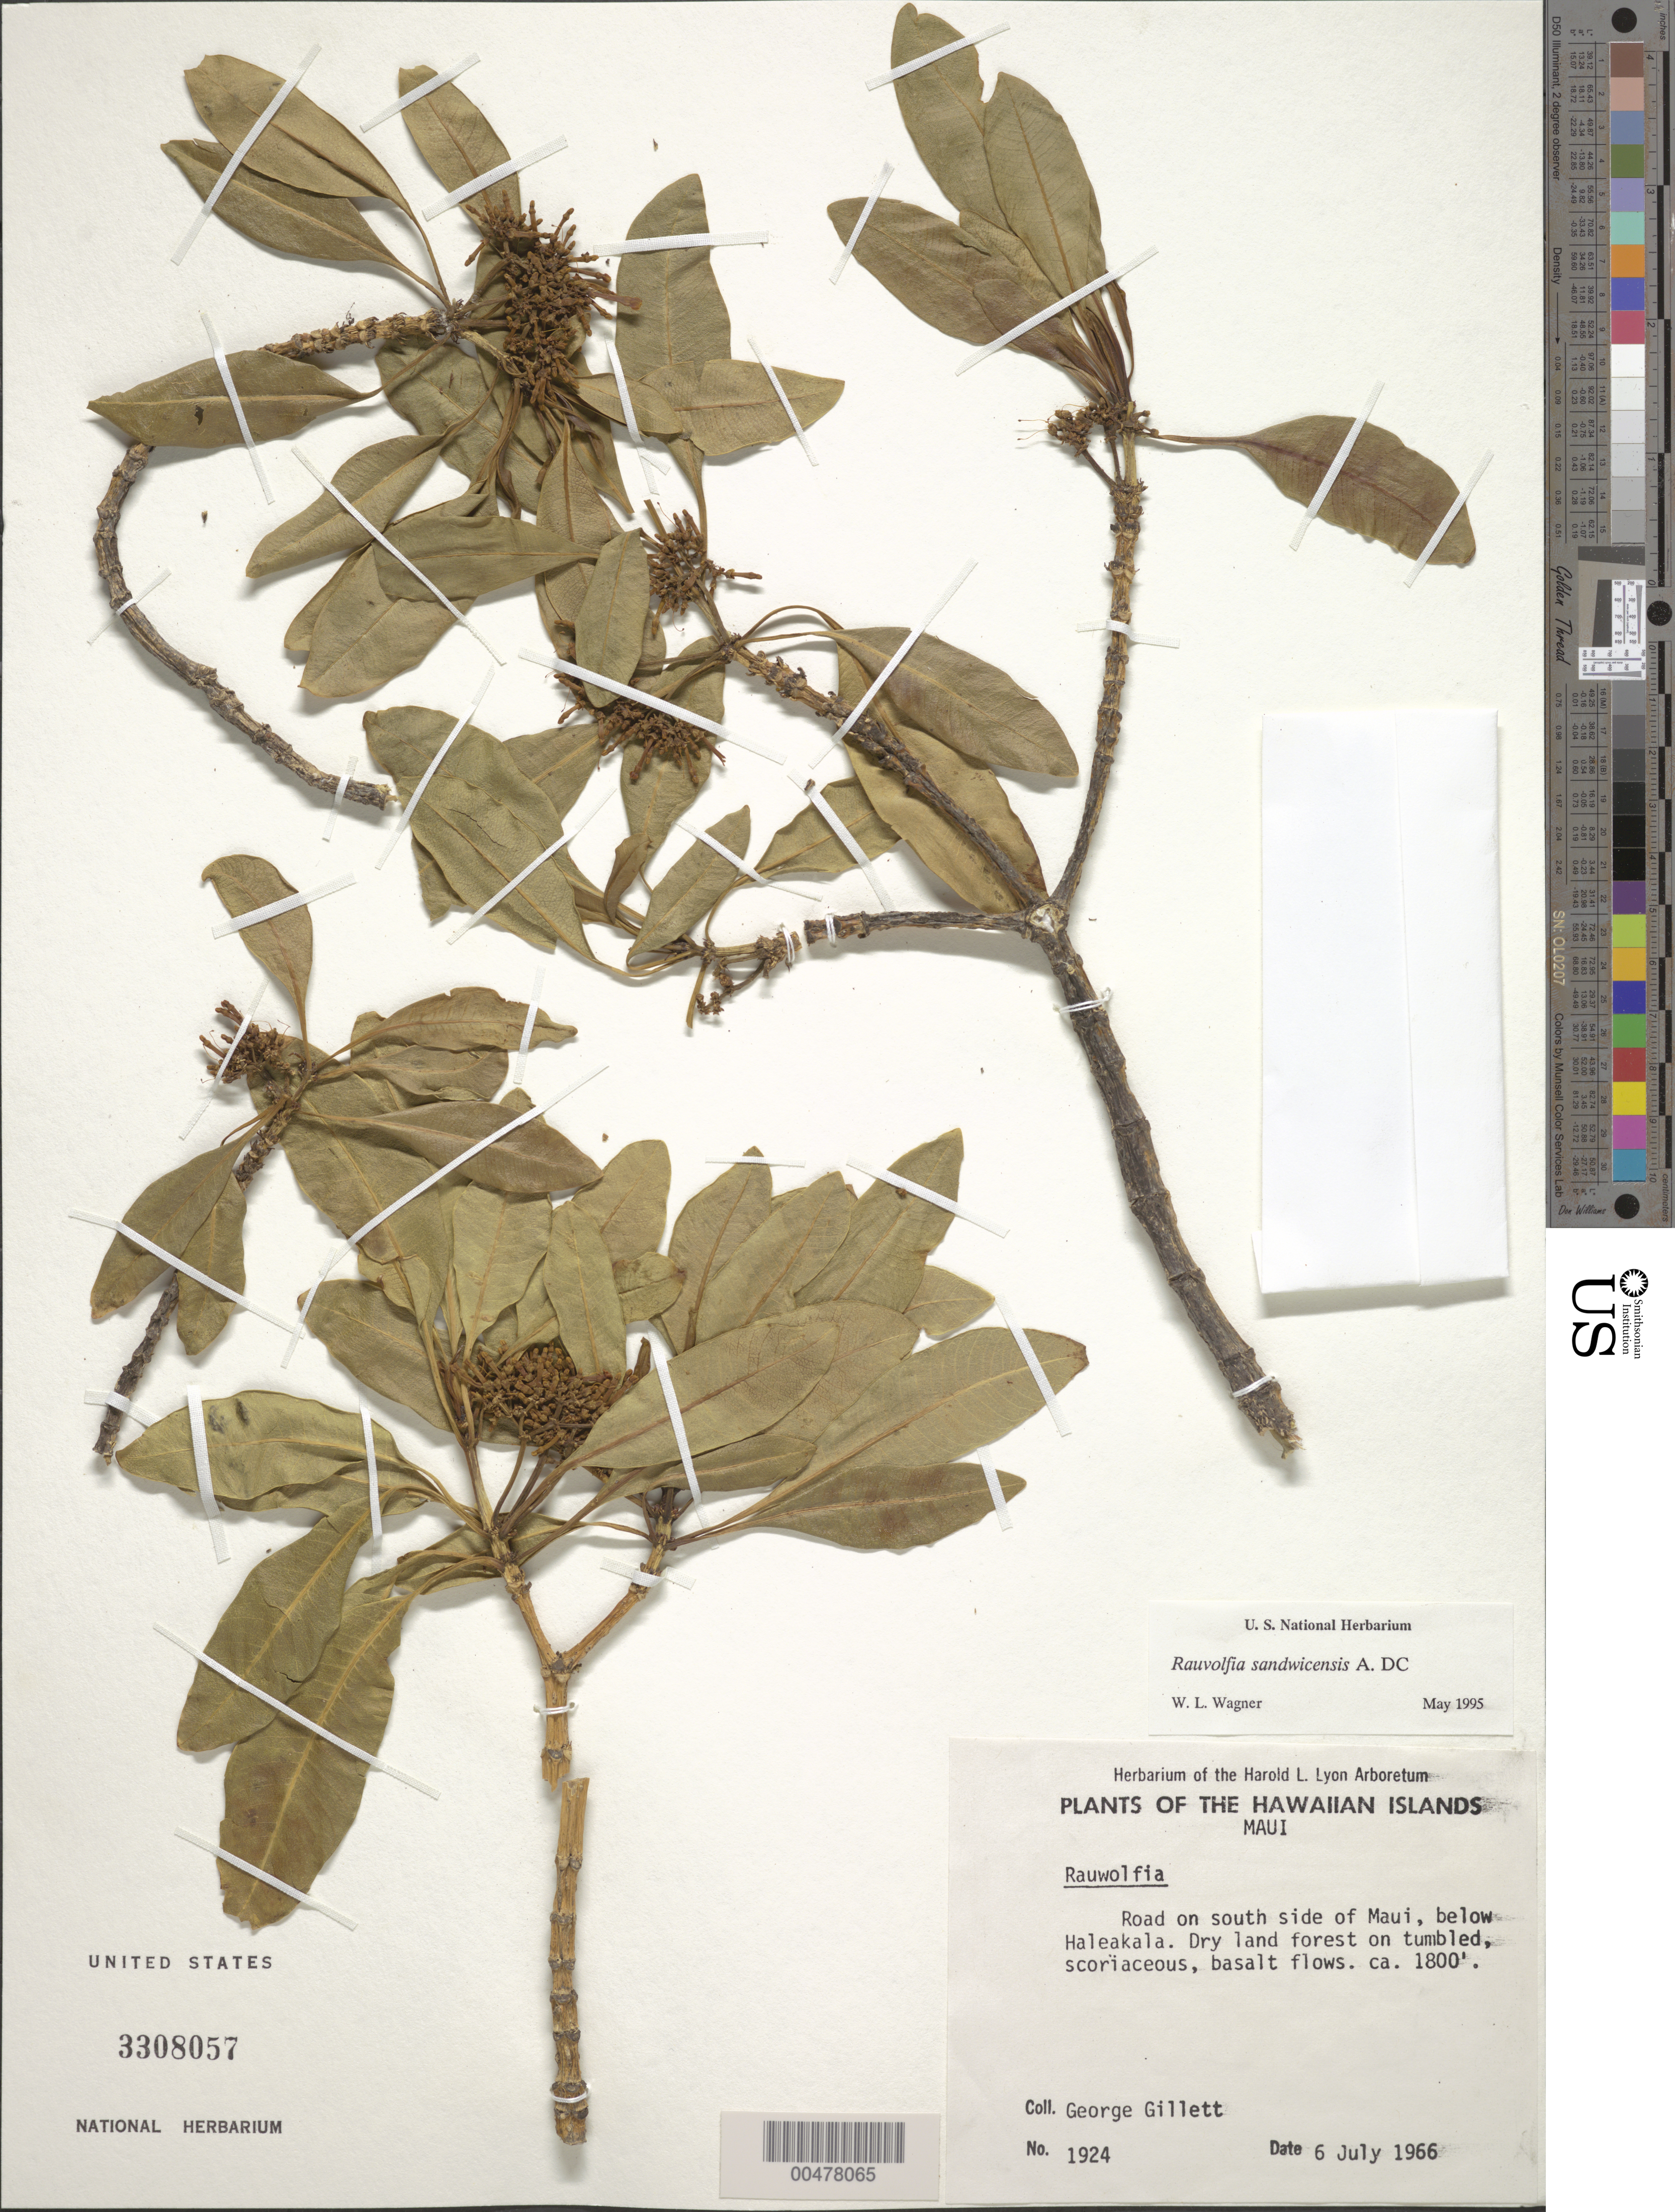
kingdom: Plantae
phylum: Tracheophyta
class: Magnoliopsida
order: Gentianales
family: Apocynaceae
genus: Rauvolfia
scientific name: Rauvolfia sandwicensis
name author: A. DC.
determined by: Wagner, W. L., (BOT), Smithsonian Institution - National Museum of Natural History (UNITED STATES)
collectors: G. Gillett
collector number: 1924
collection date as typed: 6 Jul 1966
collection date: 1966-07-06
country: United States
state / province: Hawaii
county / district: Maui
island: Maui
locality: Rd on S side of Maui, below Haleakala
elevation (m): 549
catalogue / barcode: US 3308057